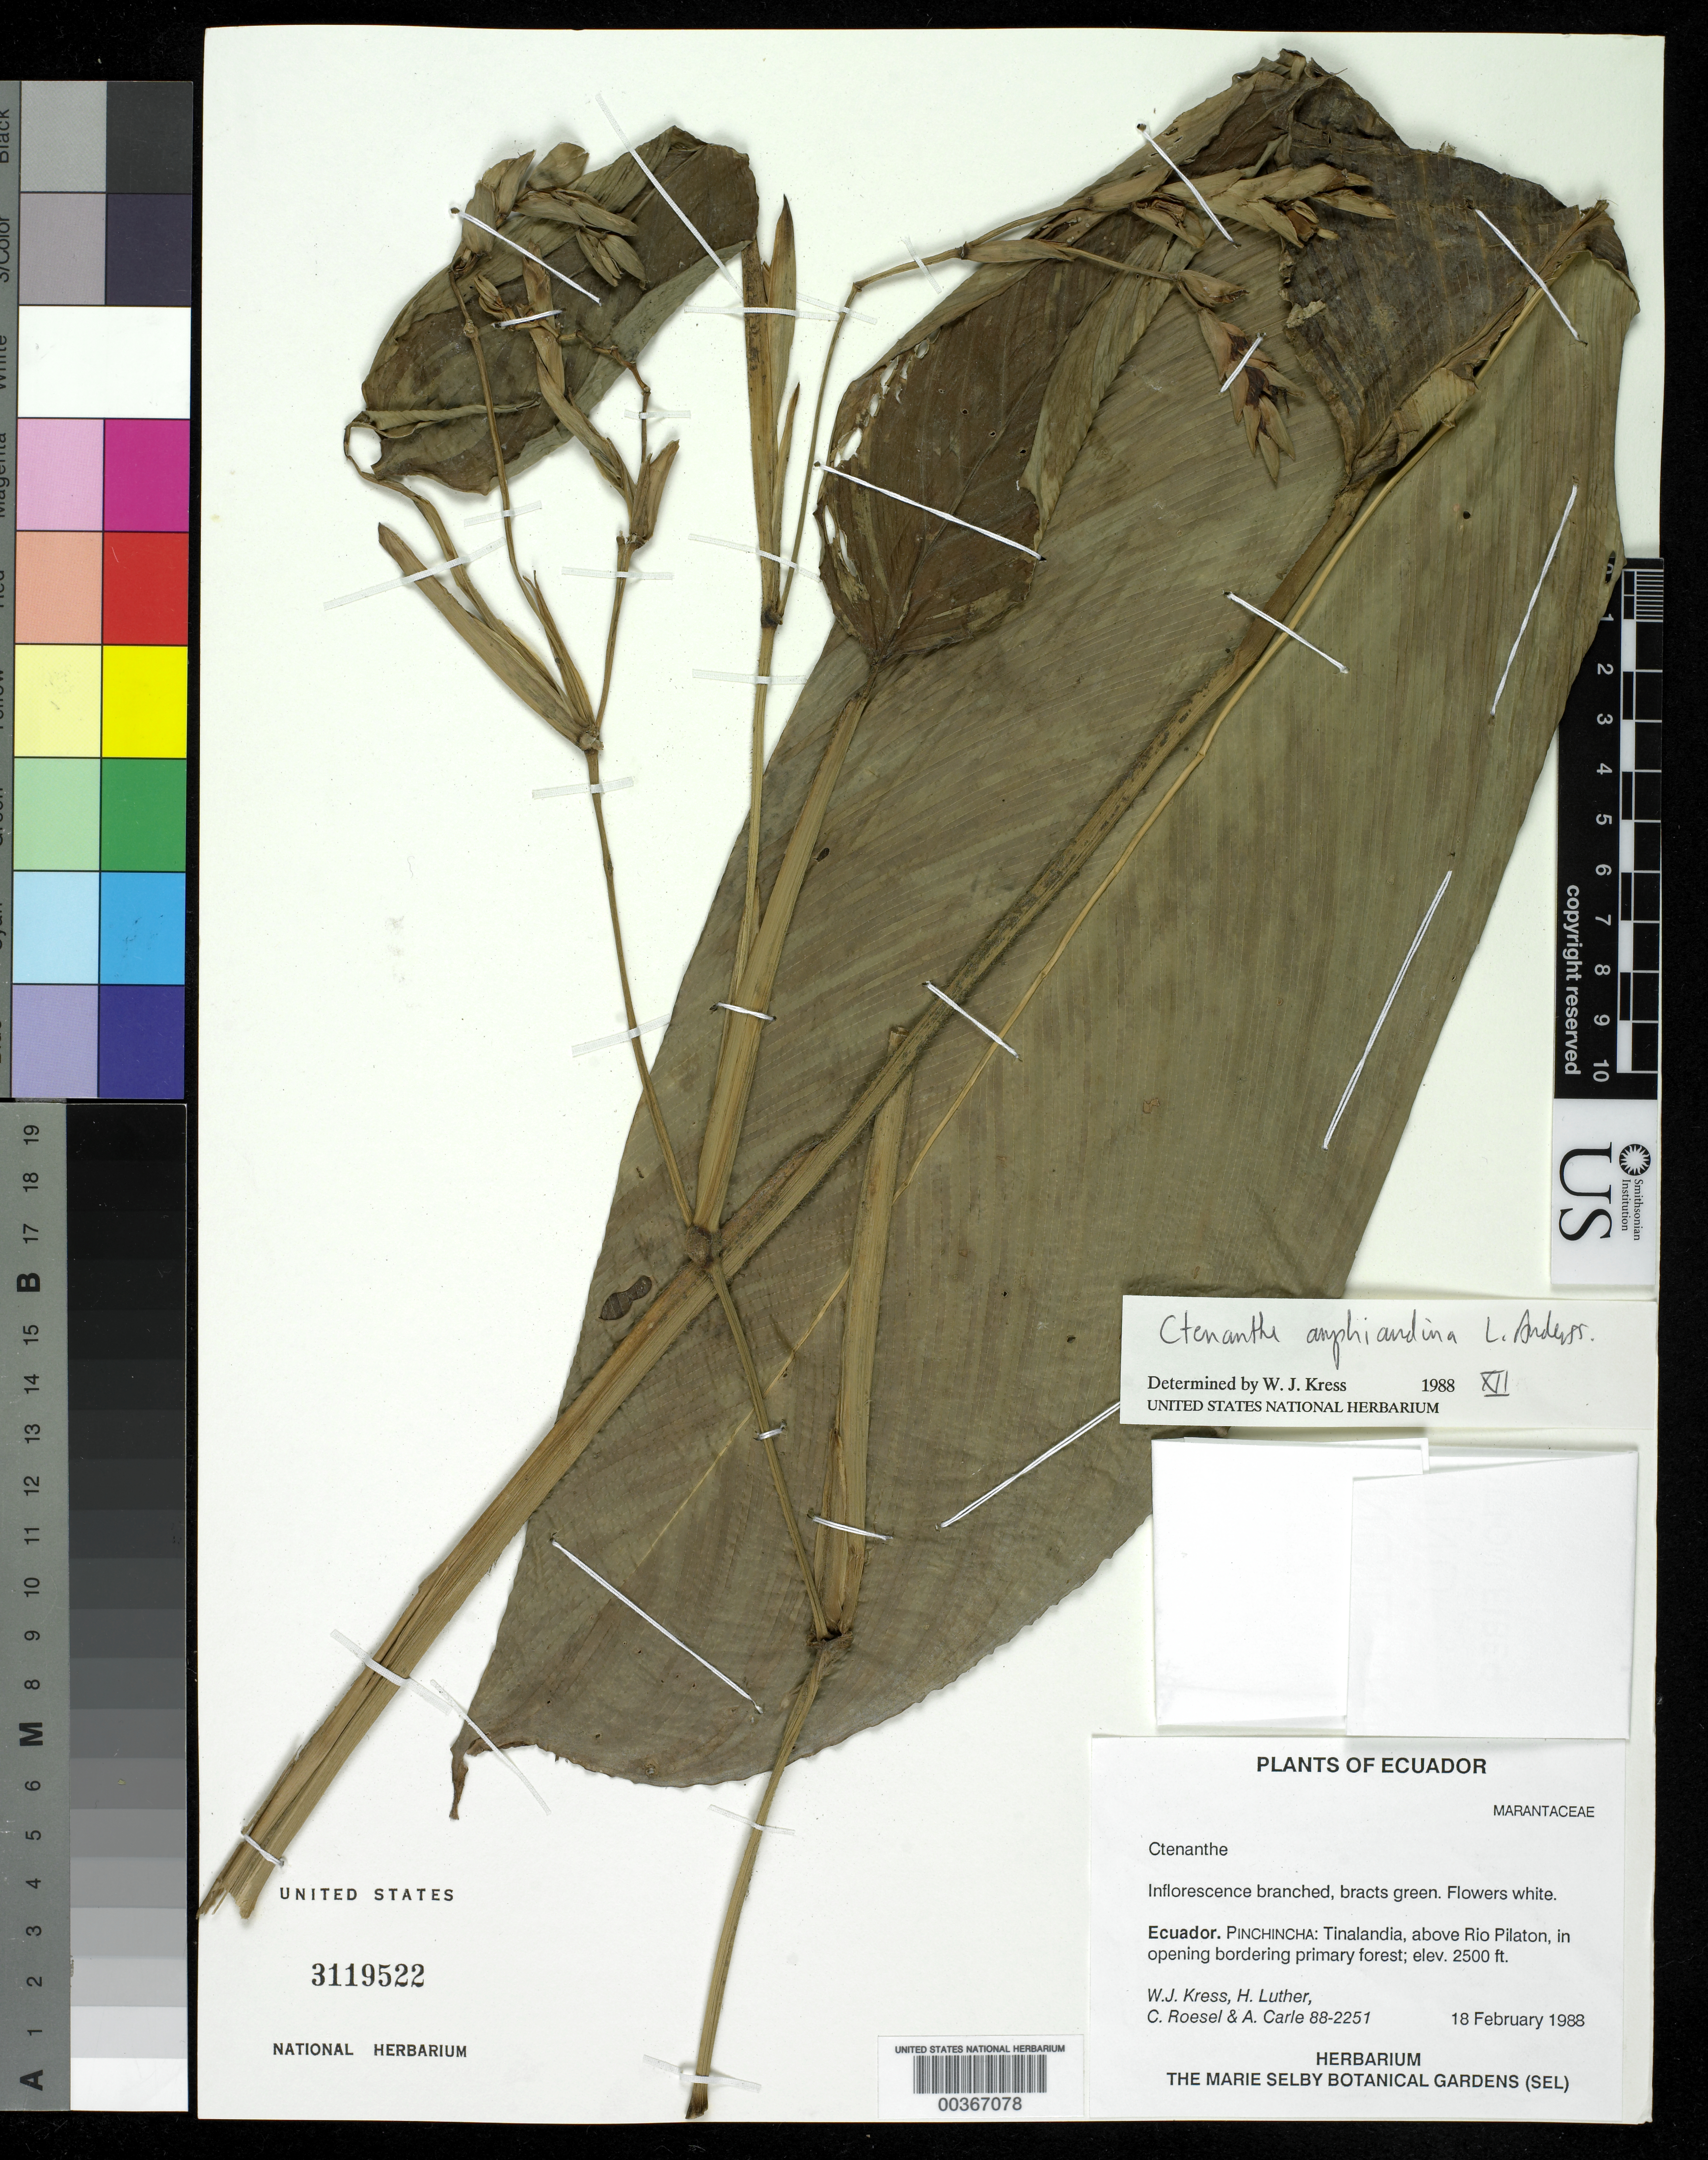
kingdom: Plantae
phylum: Tracheophyta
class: Liliopsida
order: Zingiberales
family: Marantaceae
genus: Ctenanthe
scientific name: Ctenanthe amphiandina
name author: L. Andersson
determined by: Kress, W. J., (US), Smithsonian Institution - National Museum of Natural History (UNITED STATES)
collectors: W. J. Kress, Harry E. Luther, C. S. Roesel & A. Carle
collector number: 88-2251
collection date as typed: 18 Feb 1988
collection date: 1988-02-18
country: Ecuador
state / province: Pichincha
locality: Tinalandia, above Rio pilaton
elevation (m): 762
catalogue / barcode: US 3119522